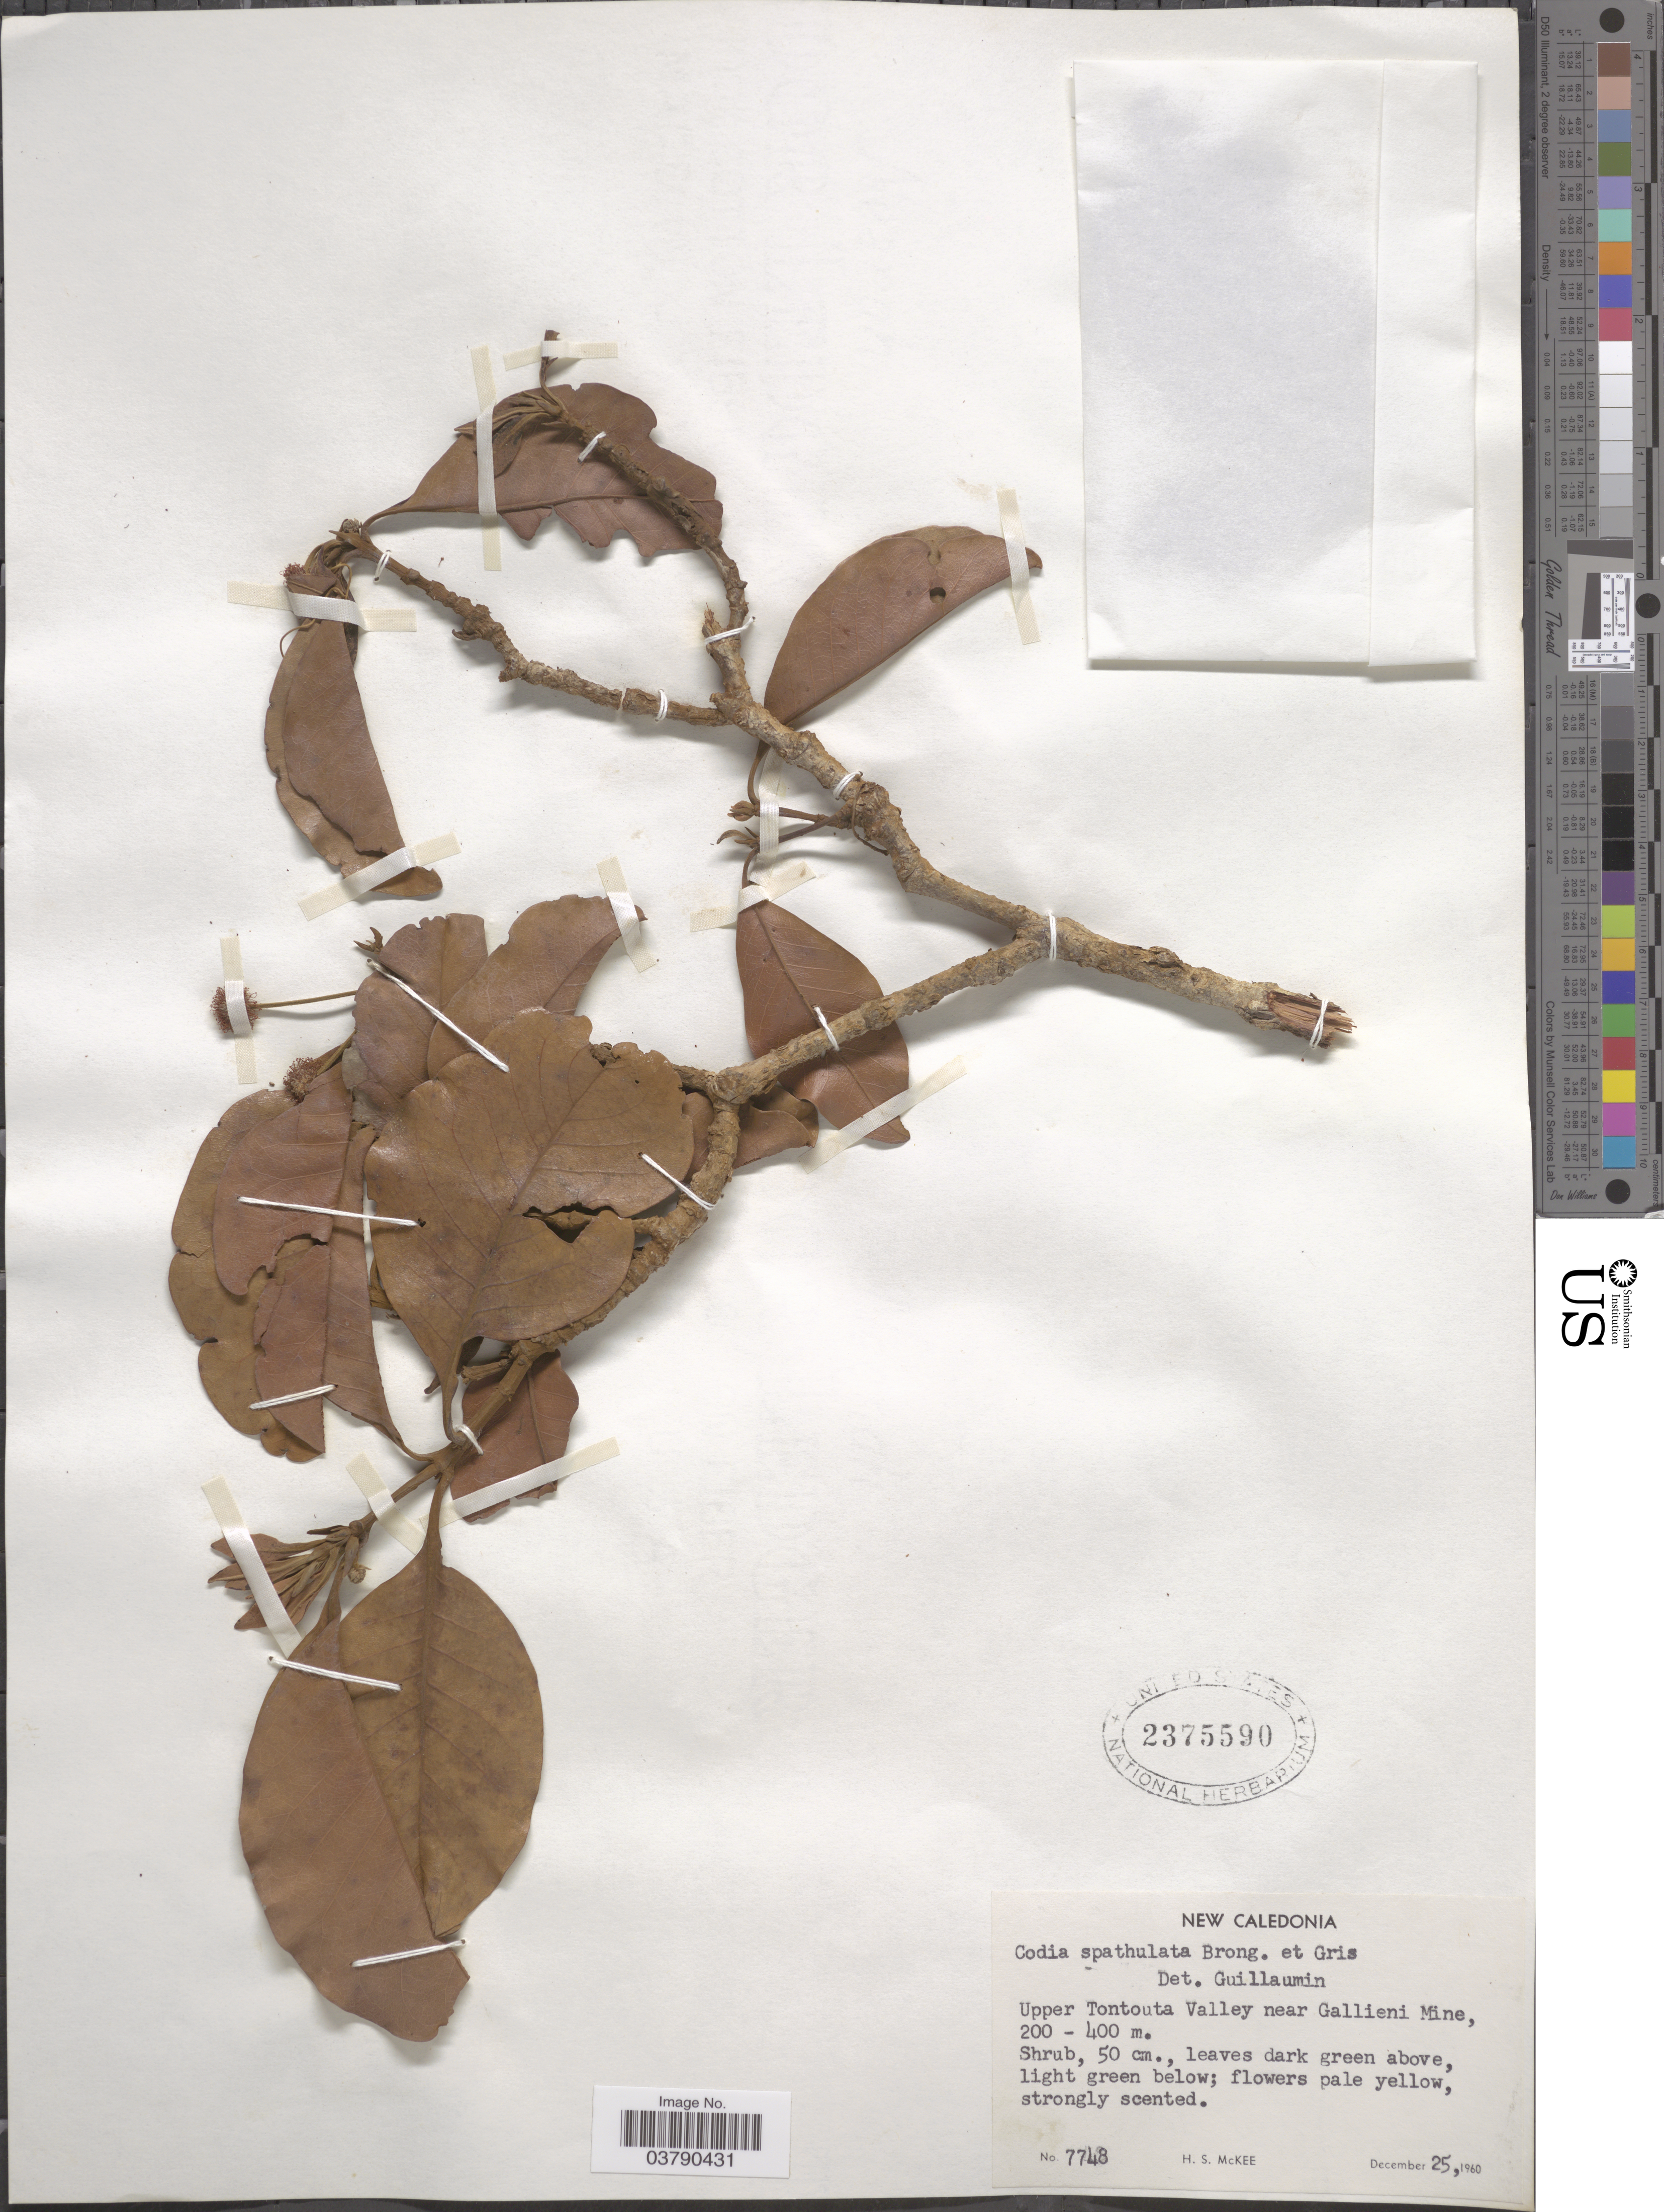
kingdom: Plantae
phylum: Tracheophyta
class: Magnoliopsida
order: Oxalidales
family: Cunoniaceae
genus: Codia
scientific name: Codia spatulata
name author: Brongn. & Gris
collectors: H. S. McKee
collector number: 7748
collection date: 1960-12-25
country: New Caledonia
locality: Upper Tontouta Valley near Gallieni Mine.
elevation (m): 200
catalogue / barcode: US 2375590